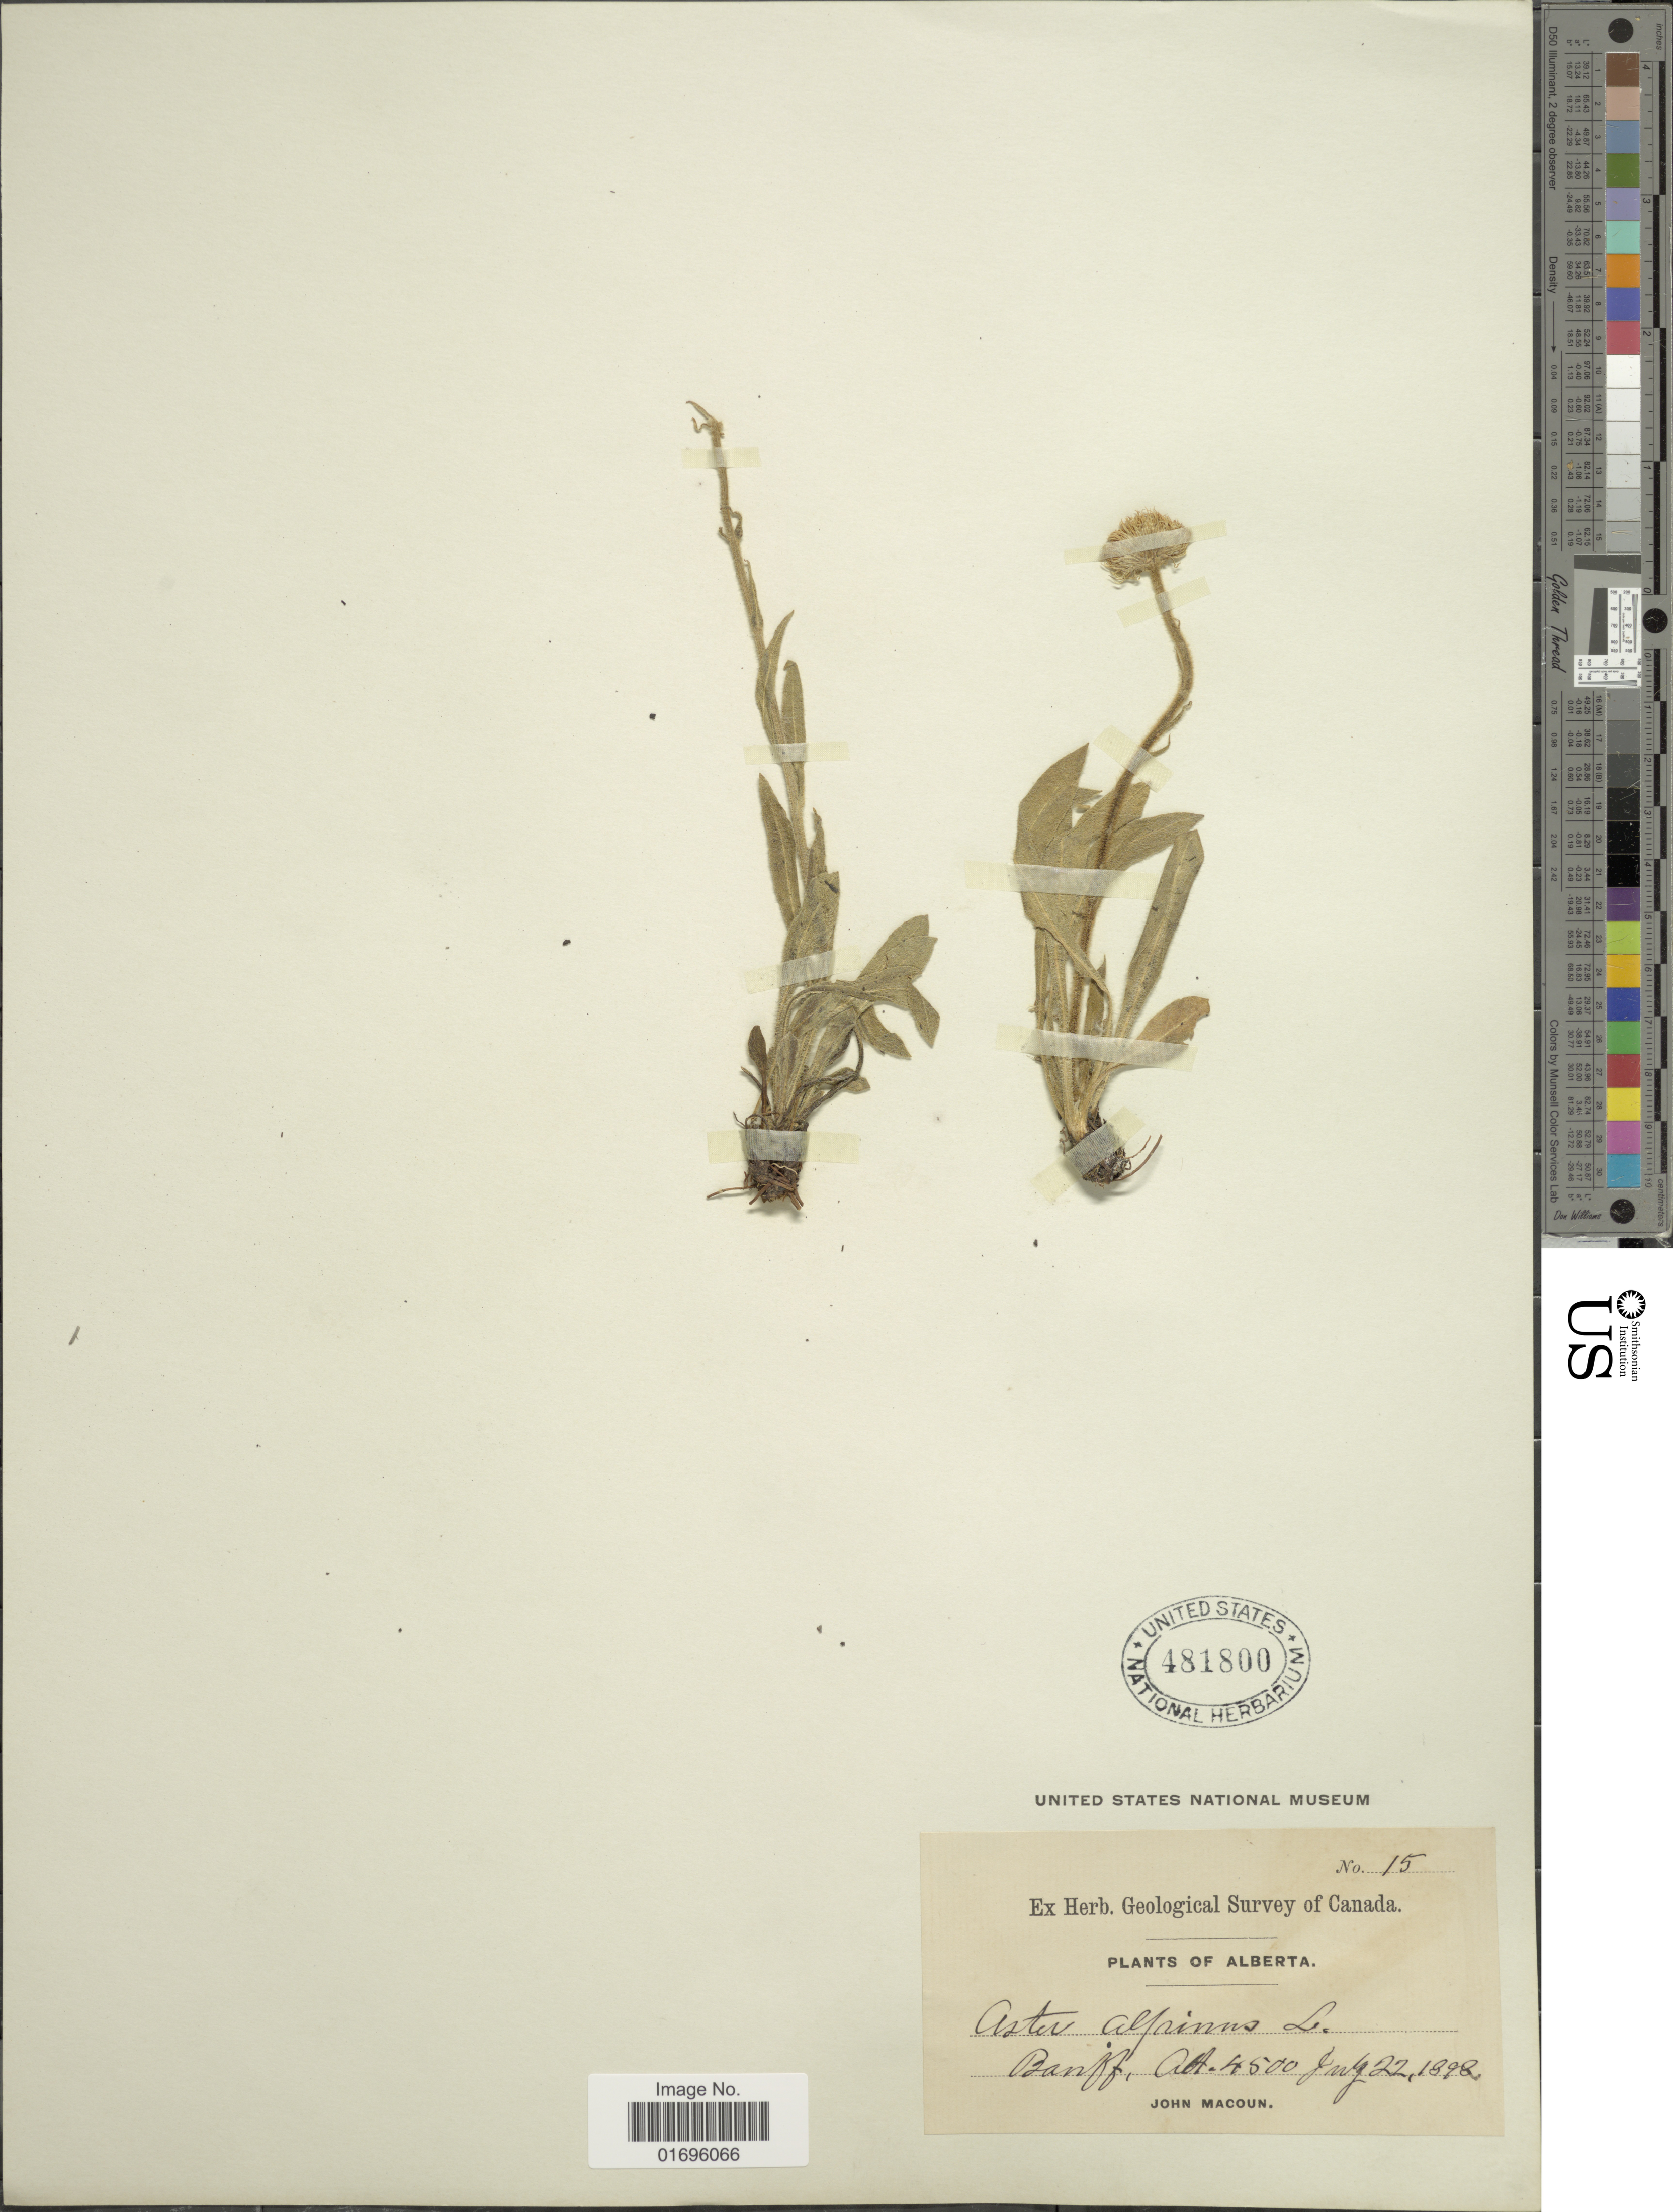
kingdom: Plantae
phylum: Tracheophyta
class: Magnoliopsida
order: Asterales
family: Asteraceae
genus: Aster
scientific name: Aster alpinus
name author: L.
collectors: J. Macoun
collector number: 15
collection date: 1898-07-22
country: Canada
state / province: Alberta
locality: Banff.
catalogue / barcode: US 481800